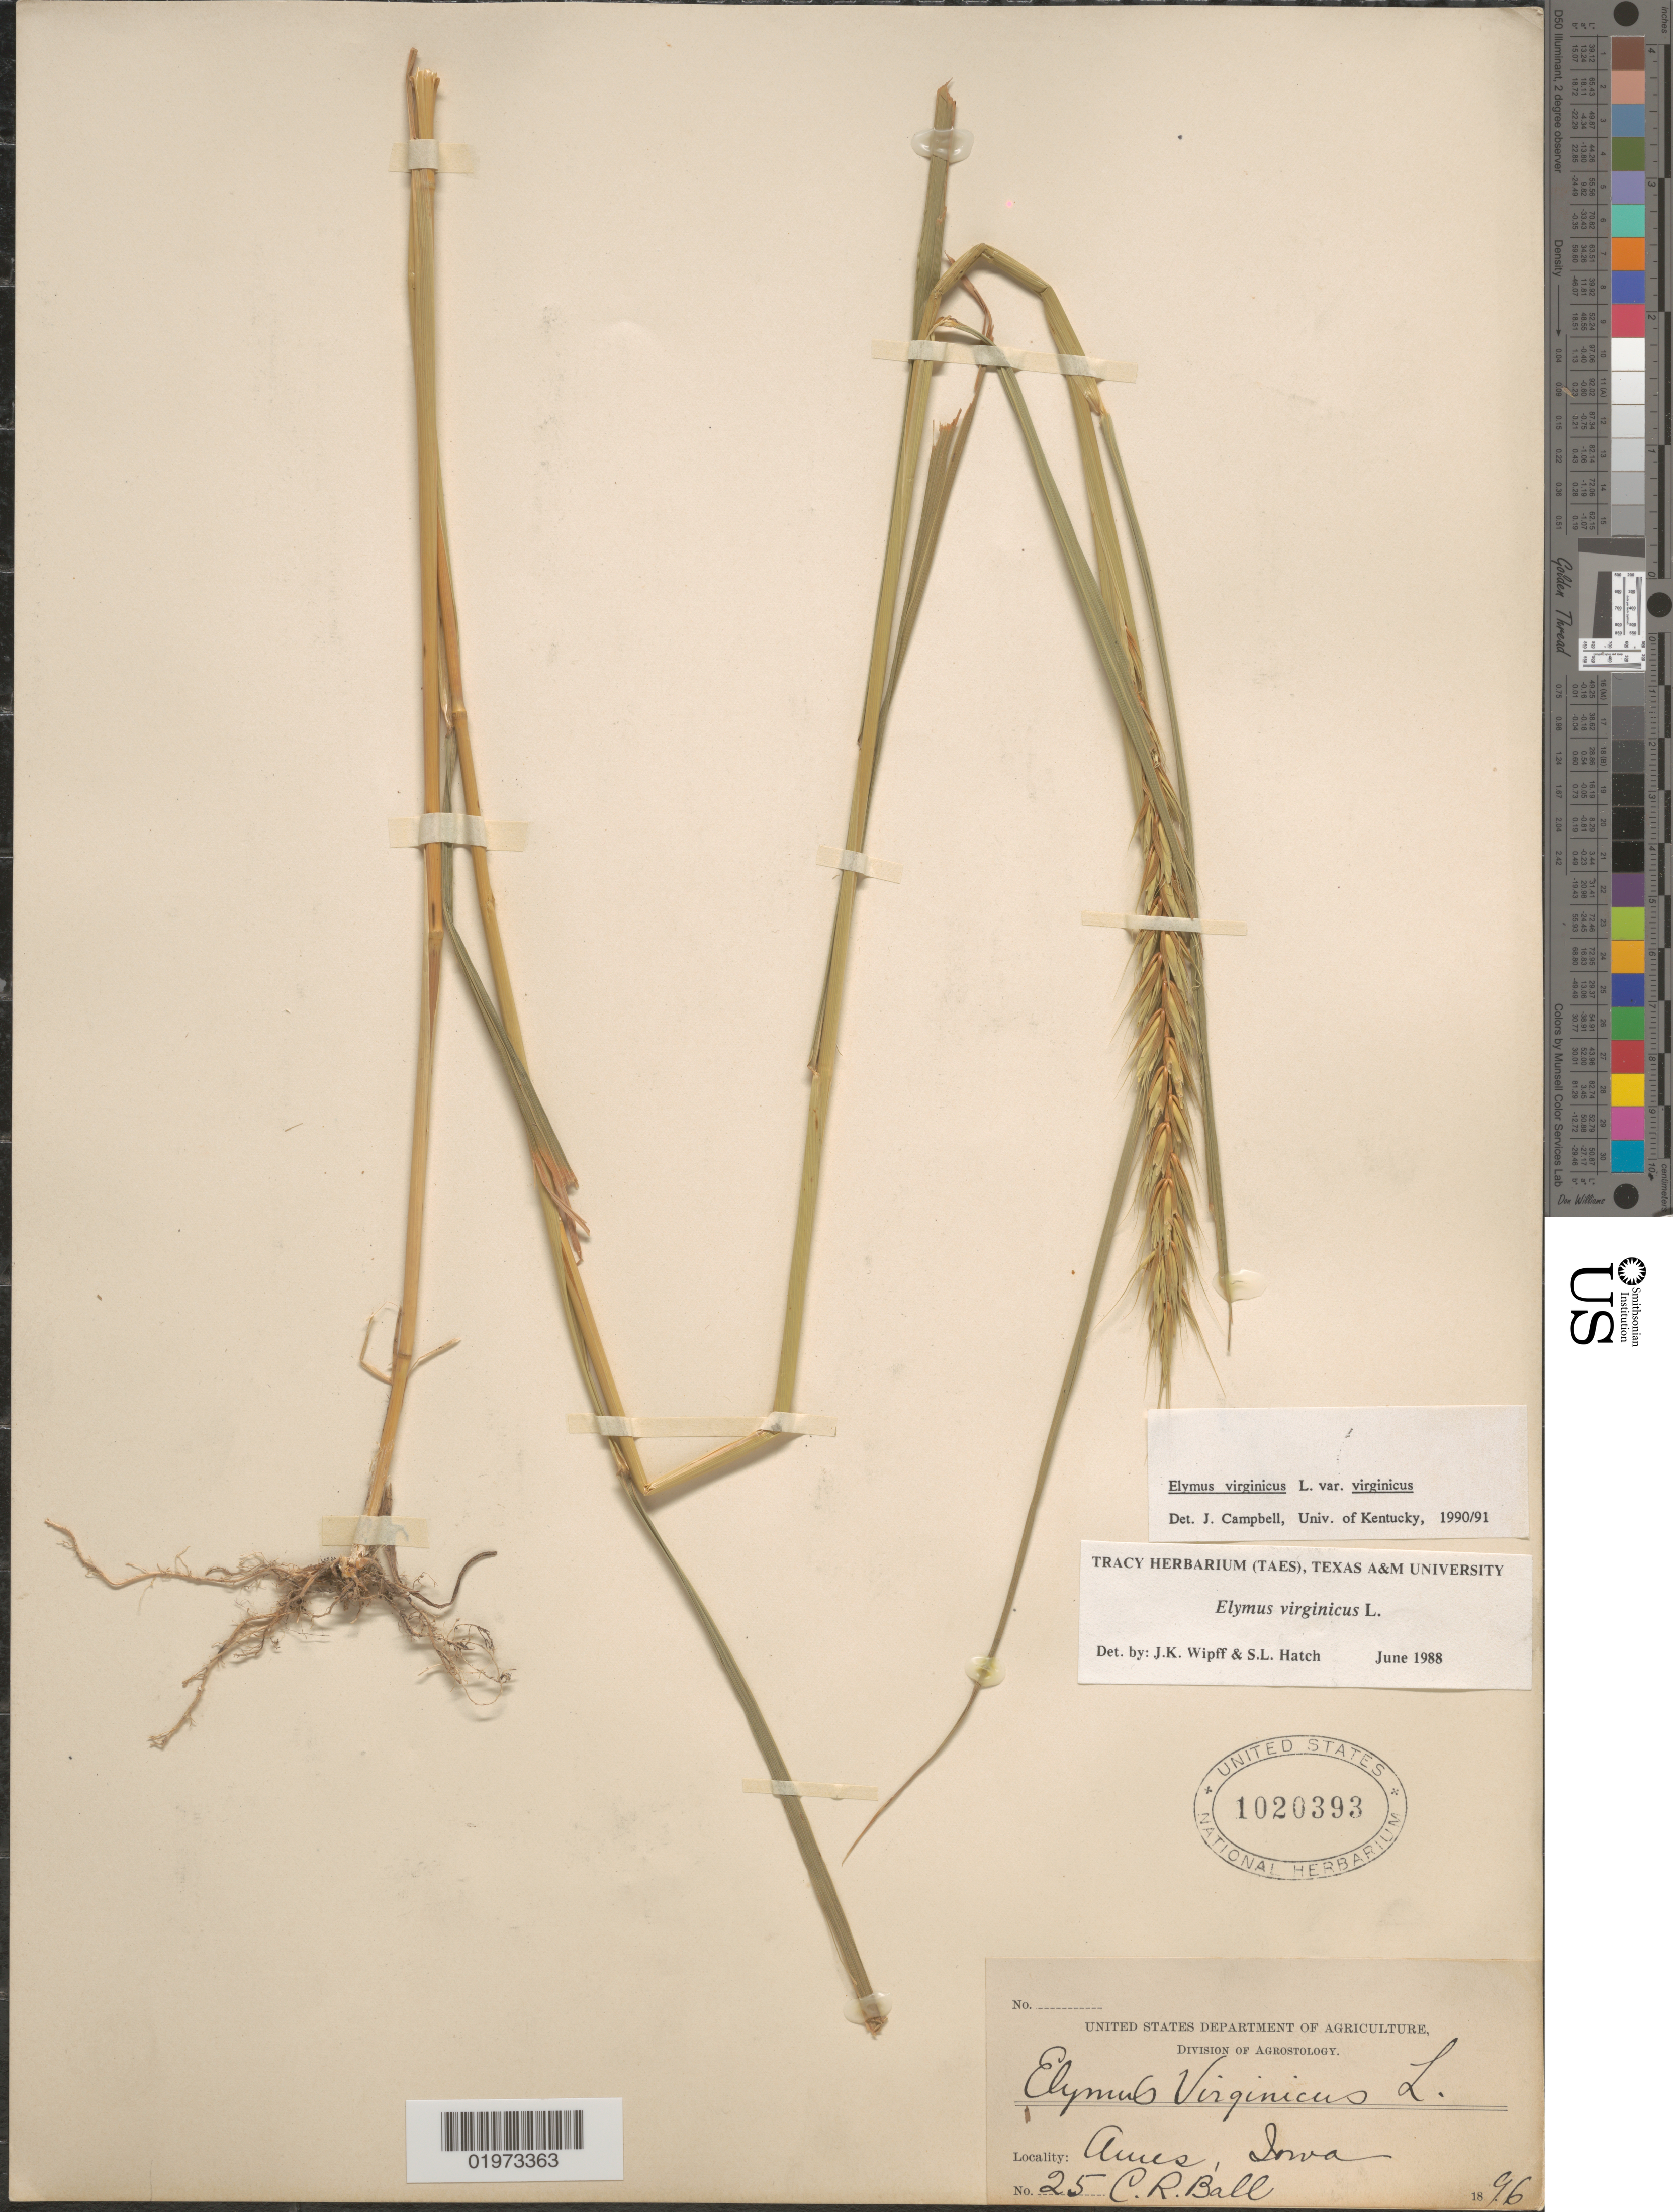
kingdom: Plantae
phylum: Tracheophyta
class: Liliopsida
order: Poales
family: Poaceae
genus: Elymus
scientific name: Elymus virginicus var. virginicus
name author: L.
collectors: C. R. Ball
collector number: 25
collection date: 1896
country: United States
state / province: Iowa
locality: Ames.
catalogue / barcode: US 1020393